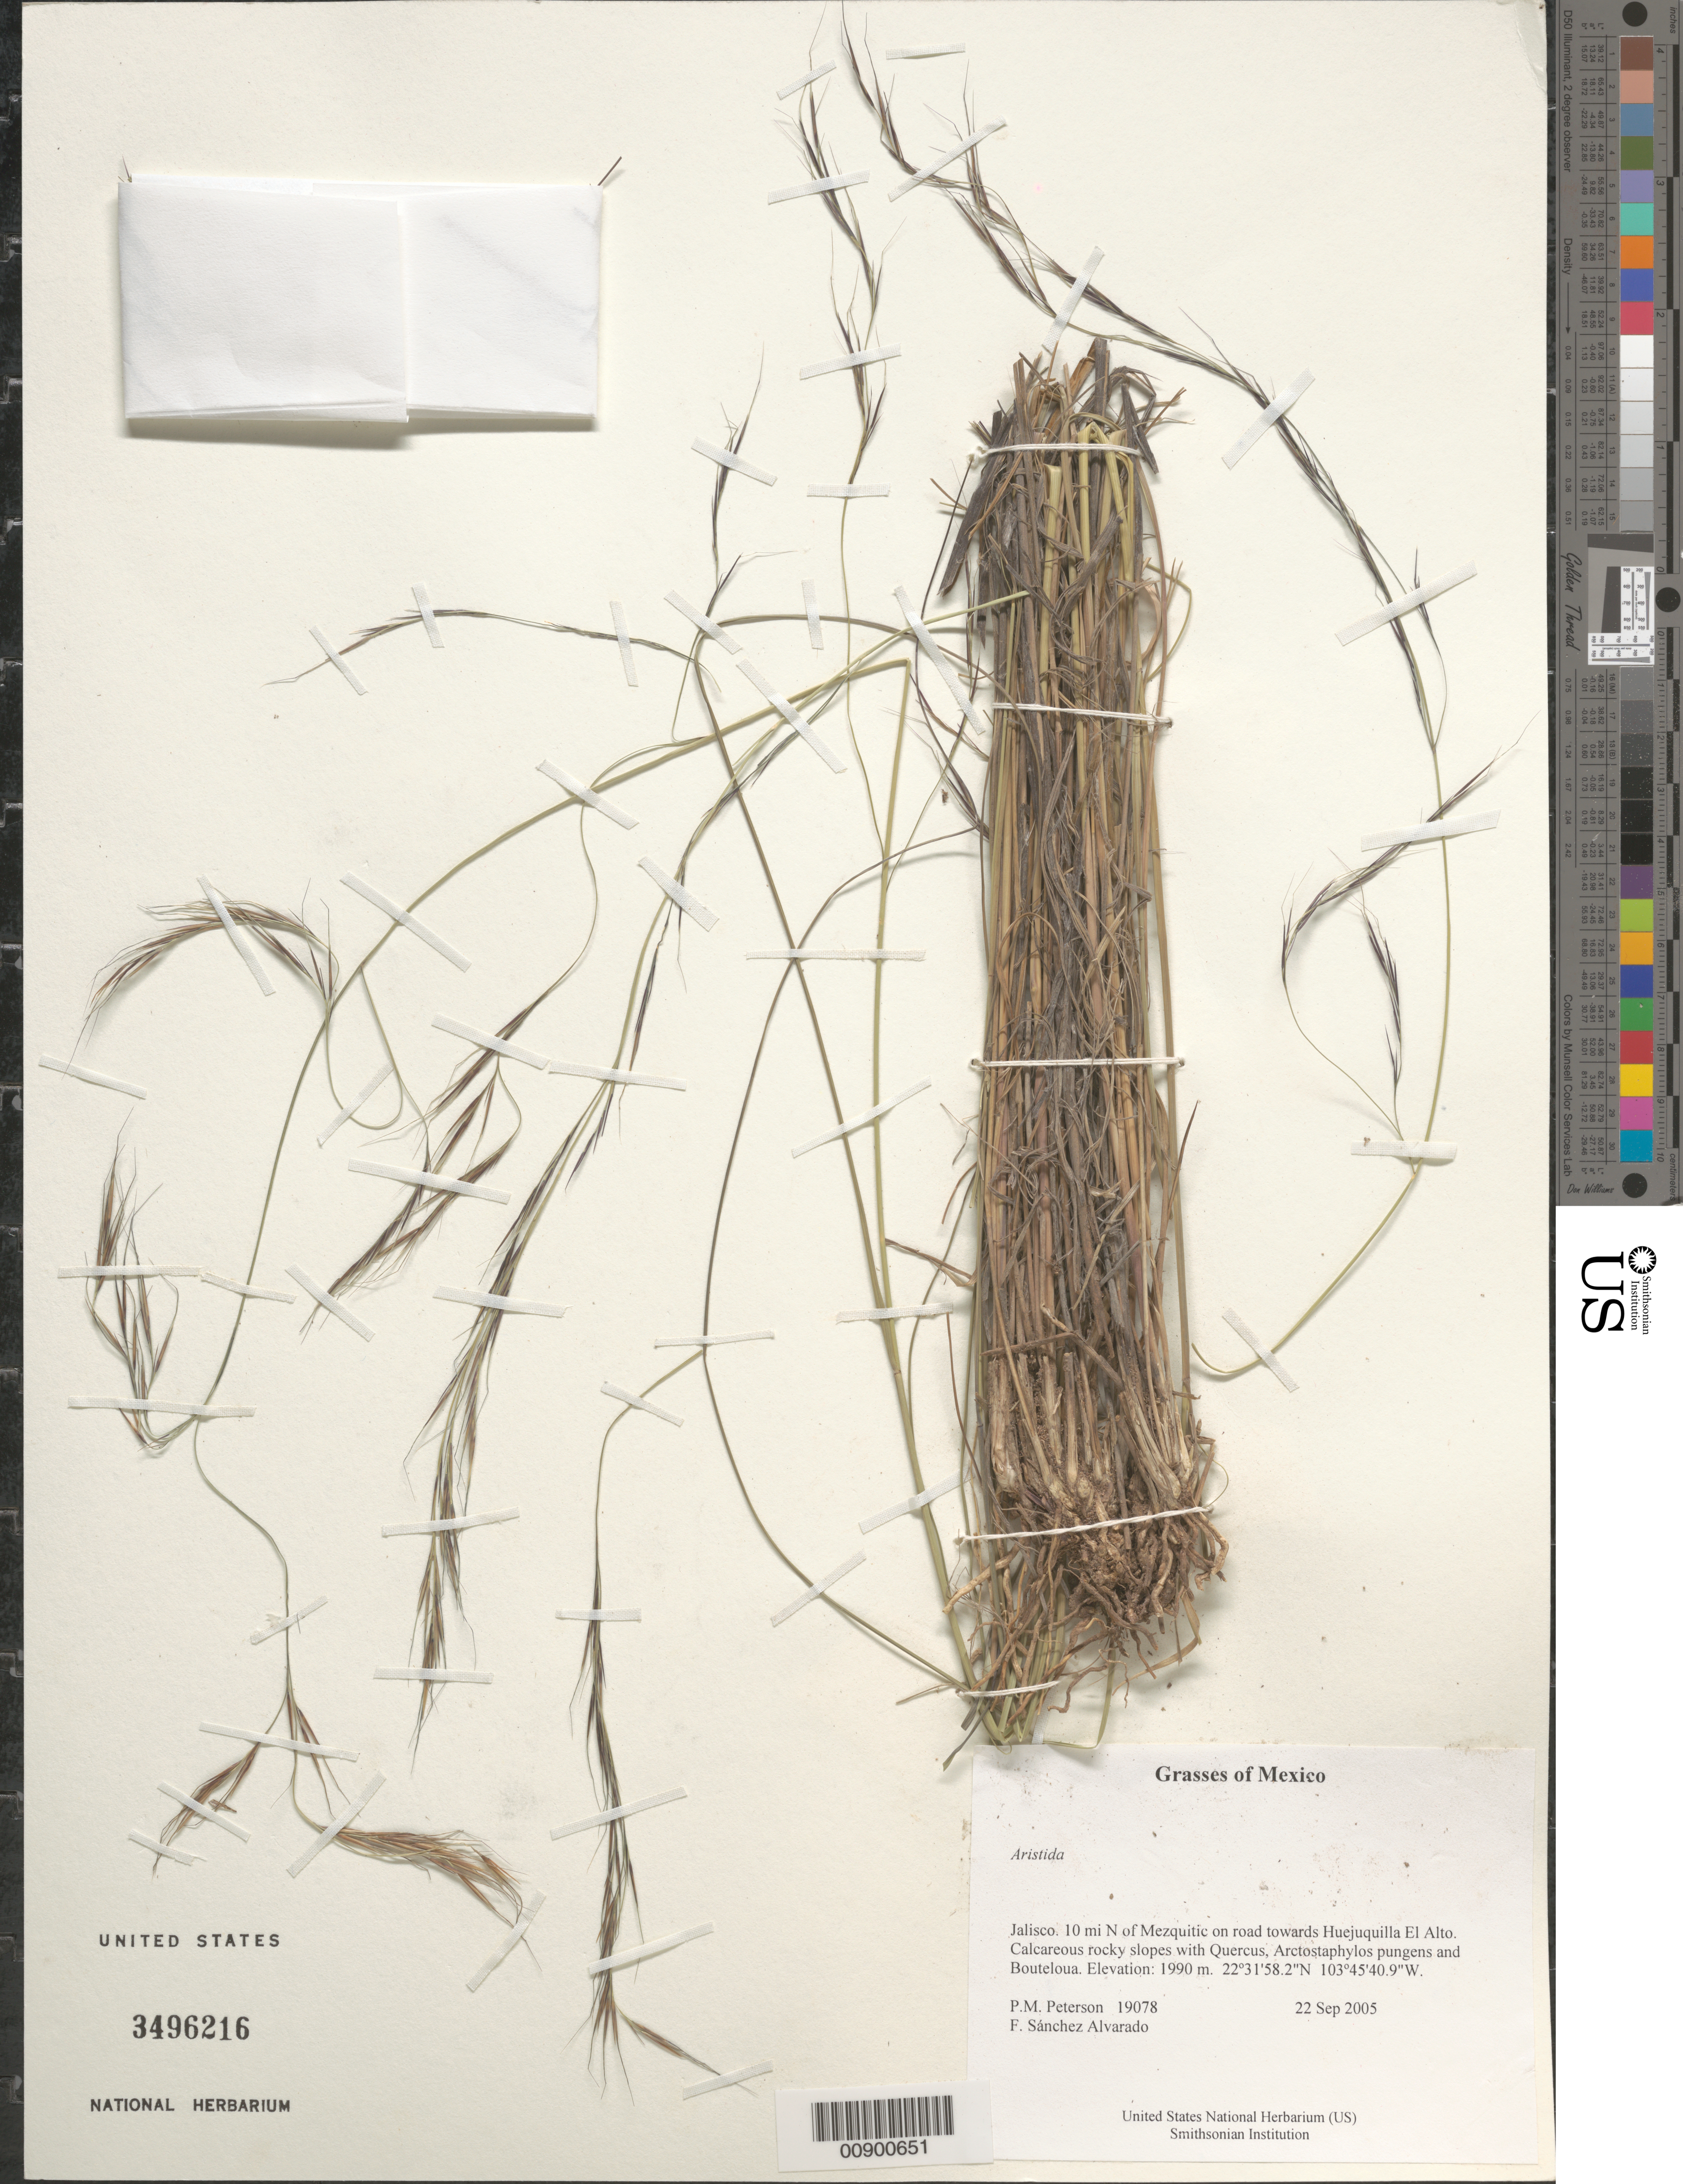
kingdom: Plantae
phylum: Tracheophyta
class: Liliopsida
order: Poales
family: Poaceae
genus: Aristida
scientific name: Aristida sp.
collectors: P. M. Peterson & F. Sánchez Alvarado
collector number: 19078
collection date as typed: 22 Sep 2005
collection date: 2005-09-22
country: Mexico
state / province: Jalisco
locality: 10 mi N of Mezquitic on road towards Huejuquilla El Alto. Calcareous rocky slopes with Quercus, Arctostaphylos pungens and Bouteloua.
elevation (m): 1990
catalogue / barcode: US 3496216